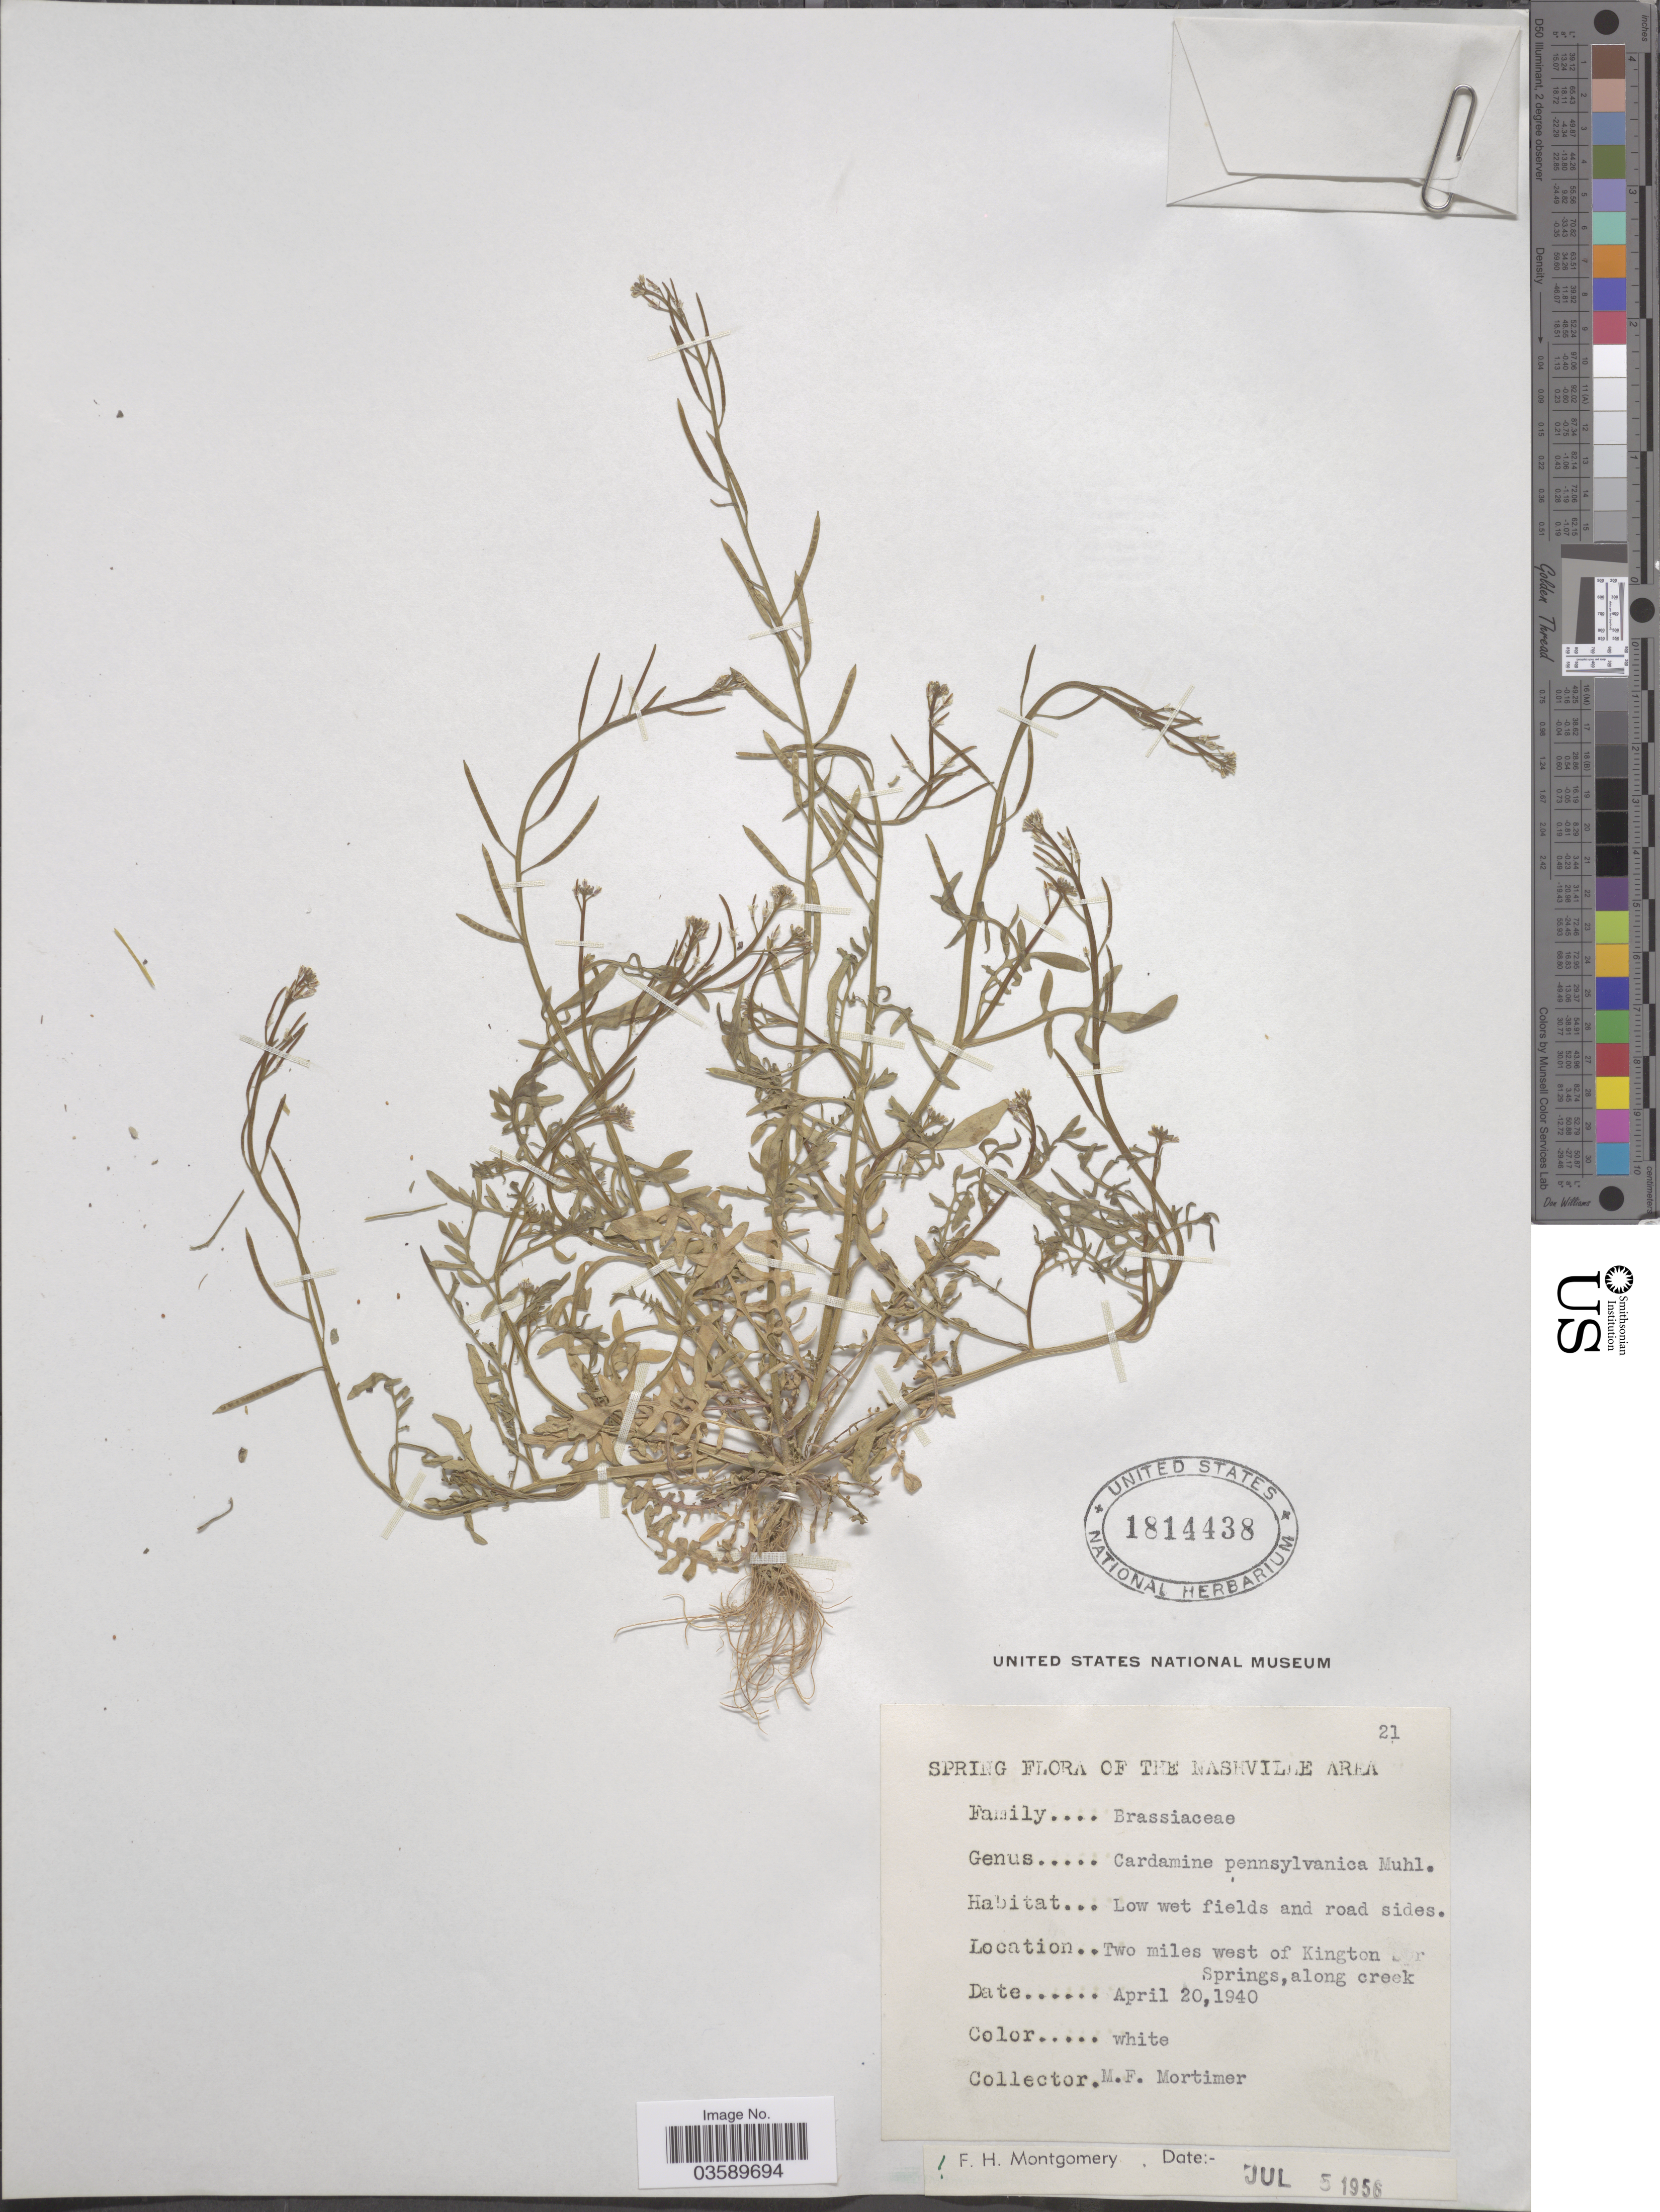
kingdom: Plantae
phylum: Tracheophyta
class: Magnoliopsida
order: Brassicales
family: Brassicaceae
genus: Cardamine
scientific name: Cardamine pensylvanica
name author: Muhl. ex Willd.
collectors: M. Mortimer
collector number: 21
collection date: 1940-04-20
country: United States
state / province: Tennessee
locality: The Nashville Area. Two miles west of Kington Springs, along creek.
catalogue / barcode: US 1814438